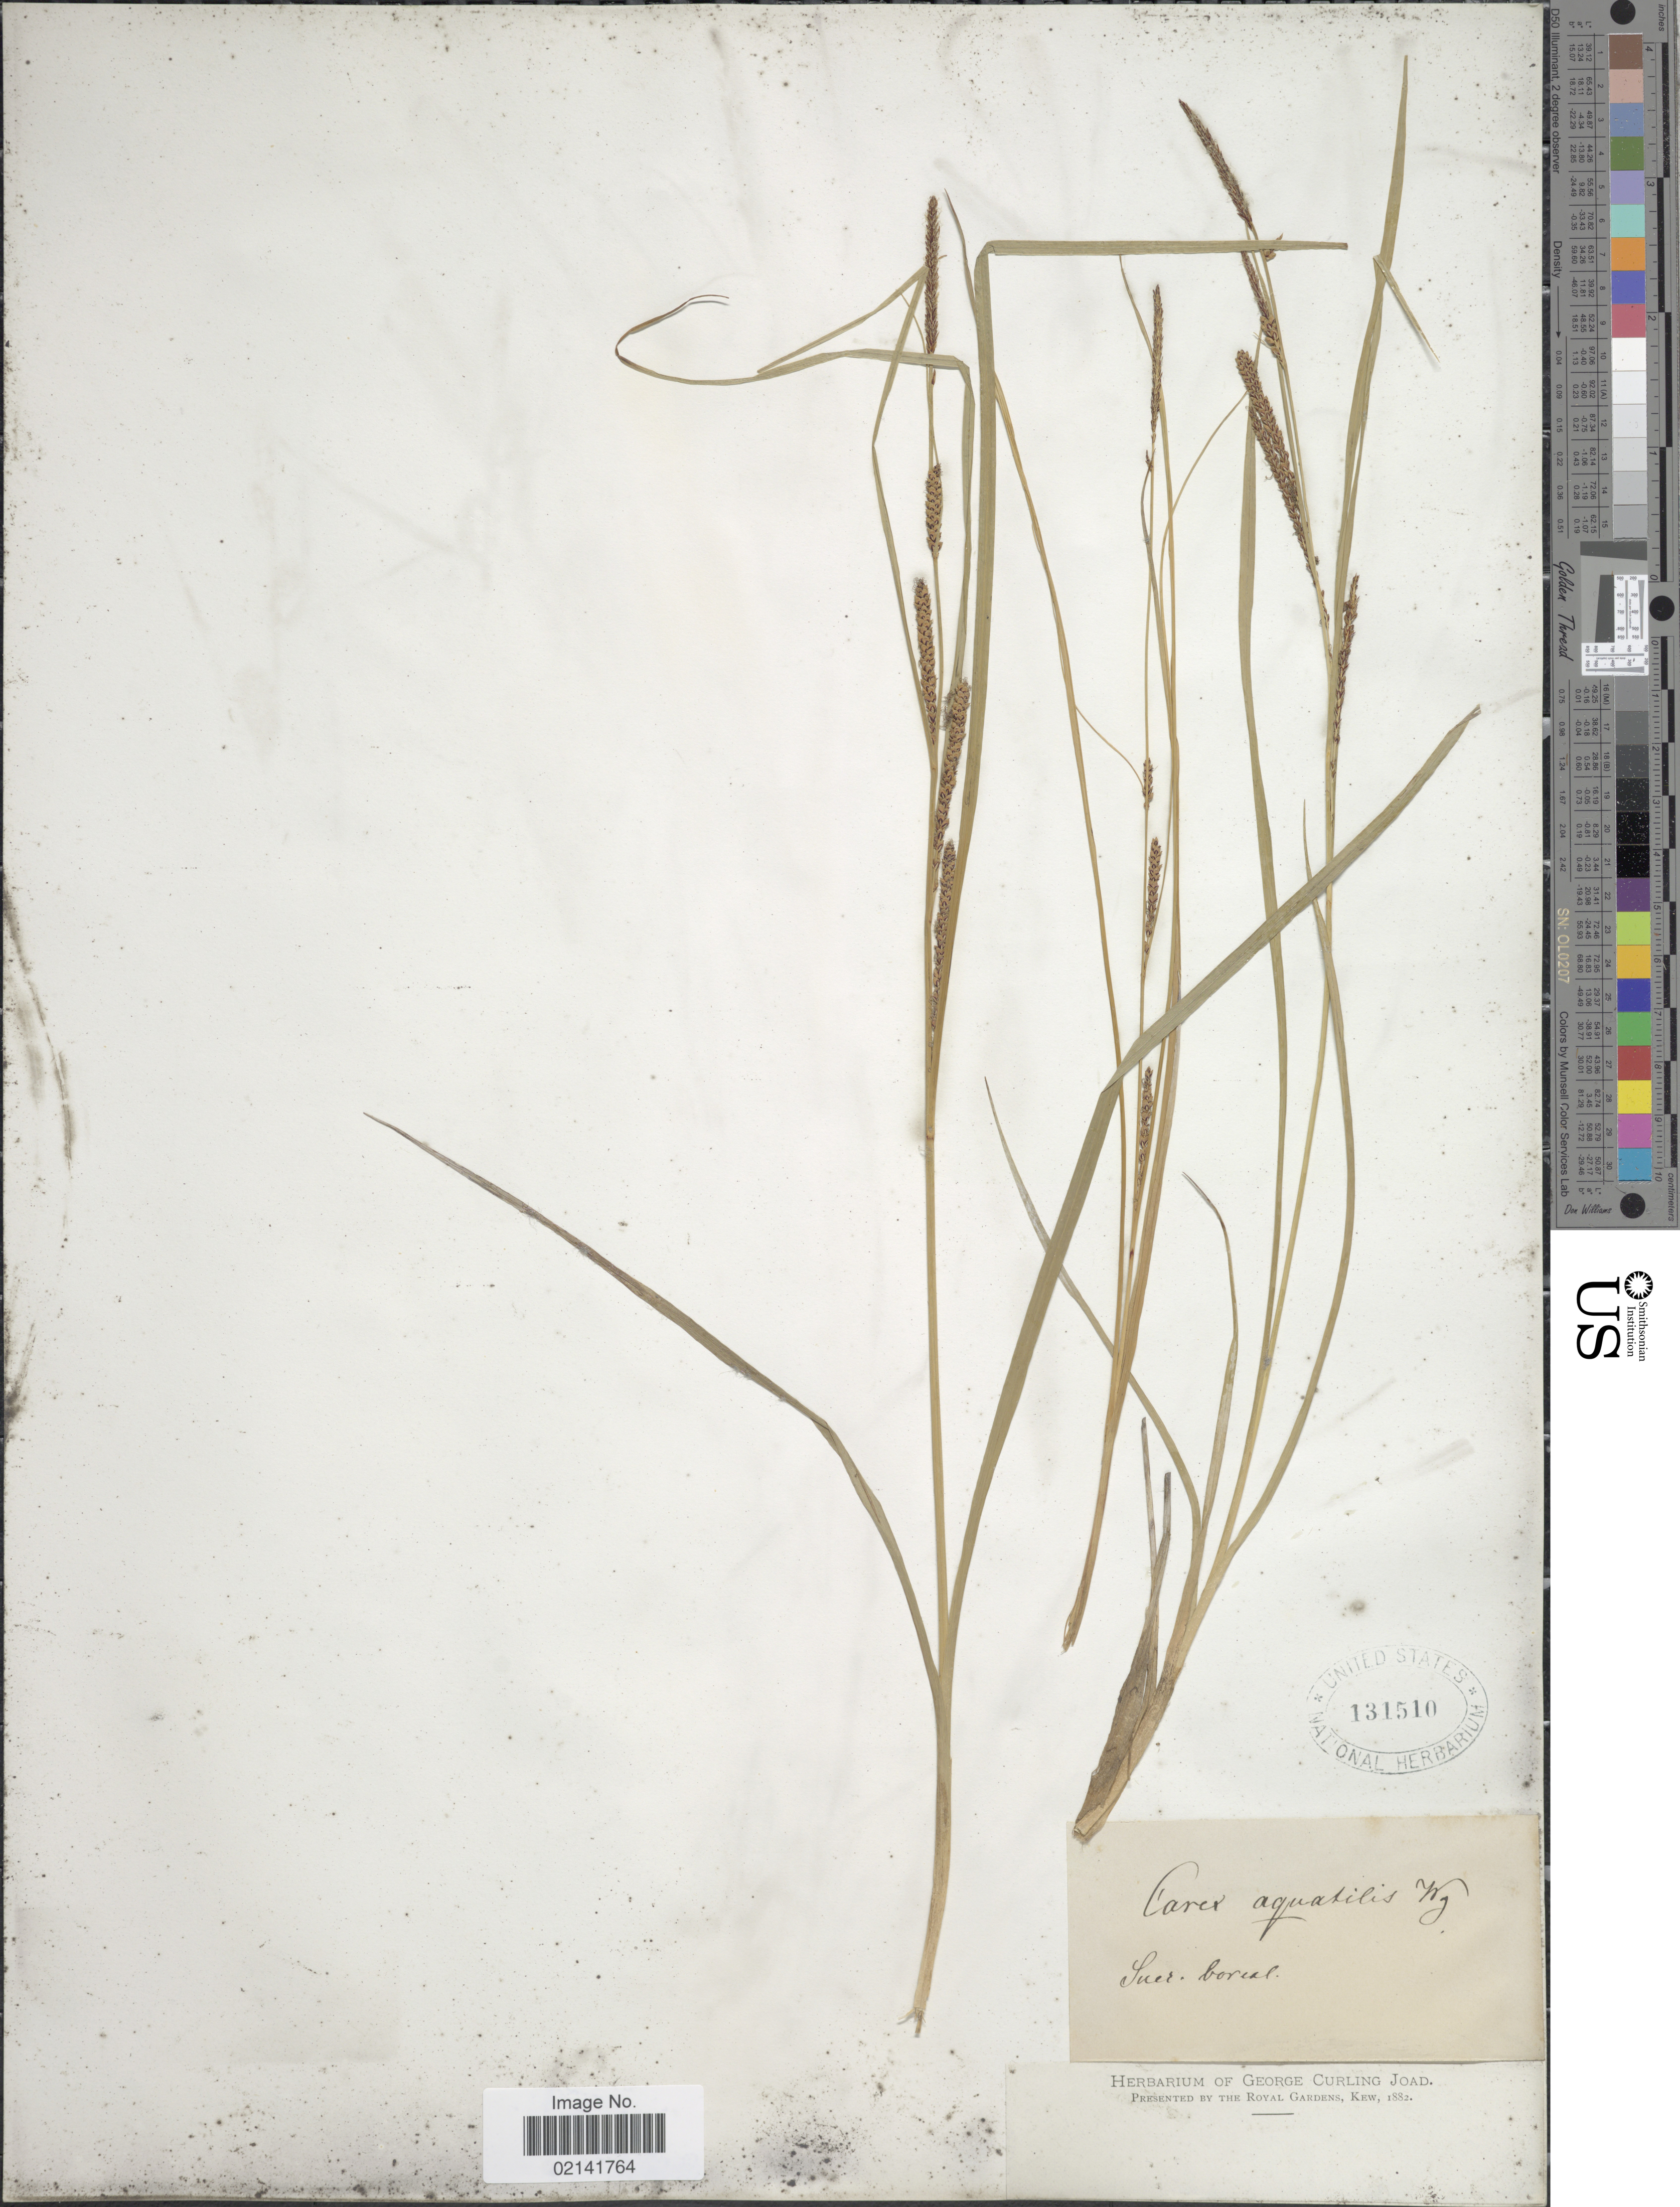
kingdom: Plantae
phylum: Tracheophyta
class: Liliopsida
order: Poales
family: Cyperaceae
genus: Carex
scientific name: Carex aquatilis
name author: Wahlenb.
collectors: ex herb. George Curling Joad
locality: Suez. boreal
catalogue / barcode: US 131510